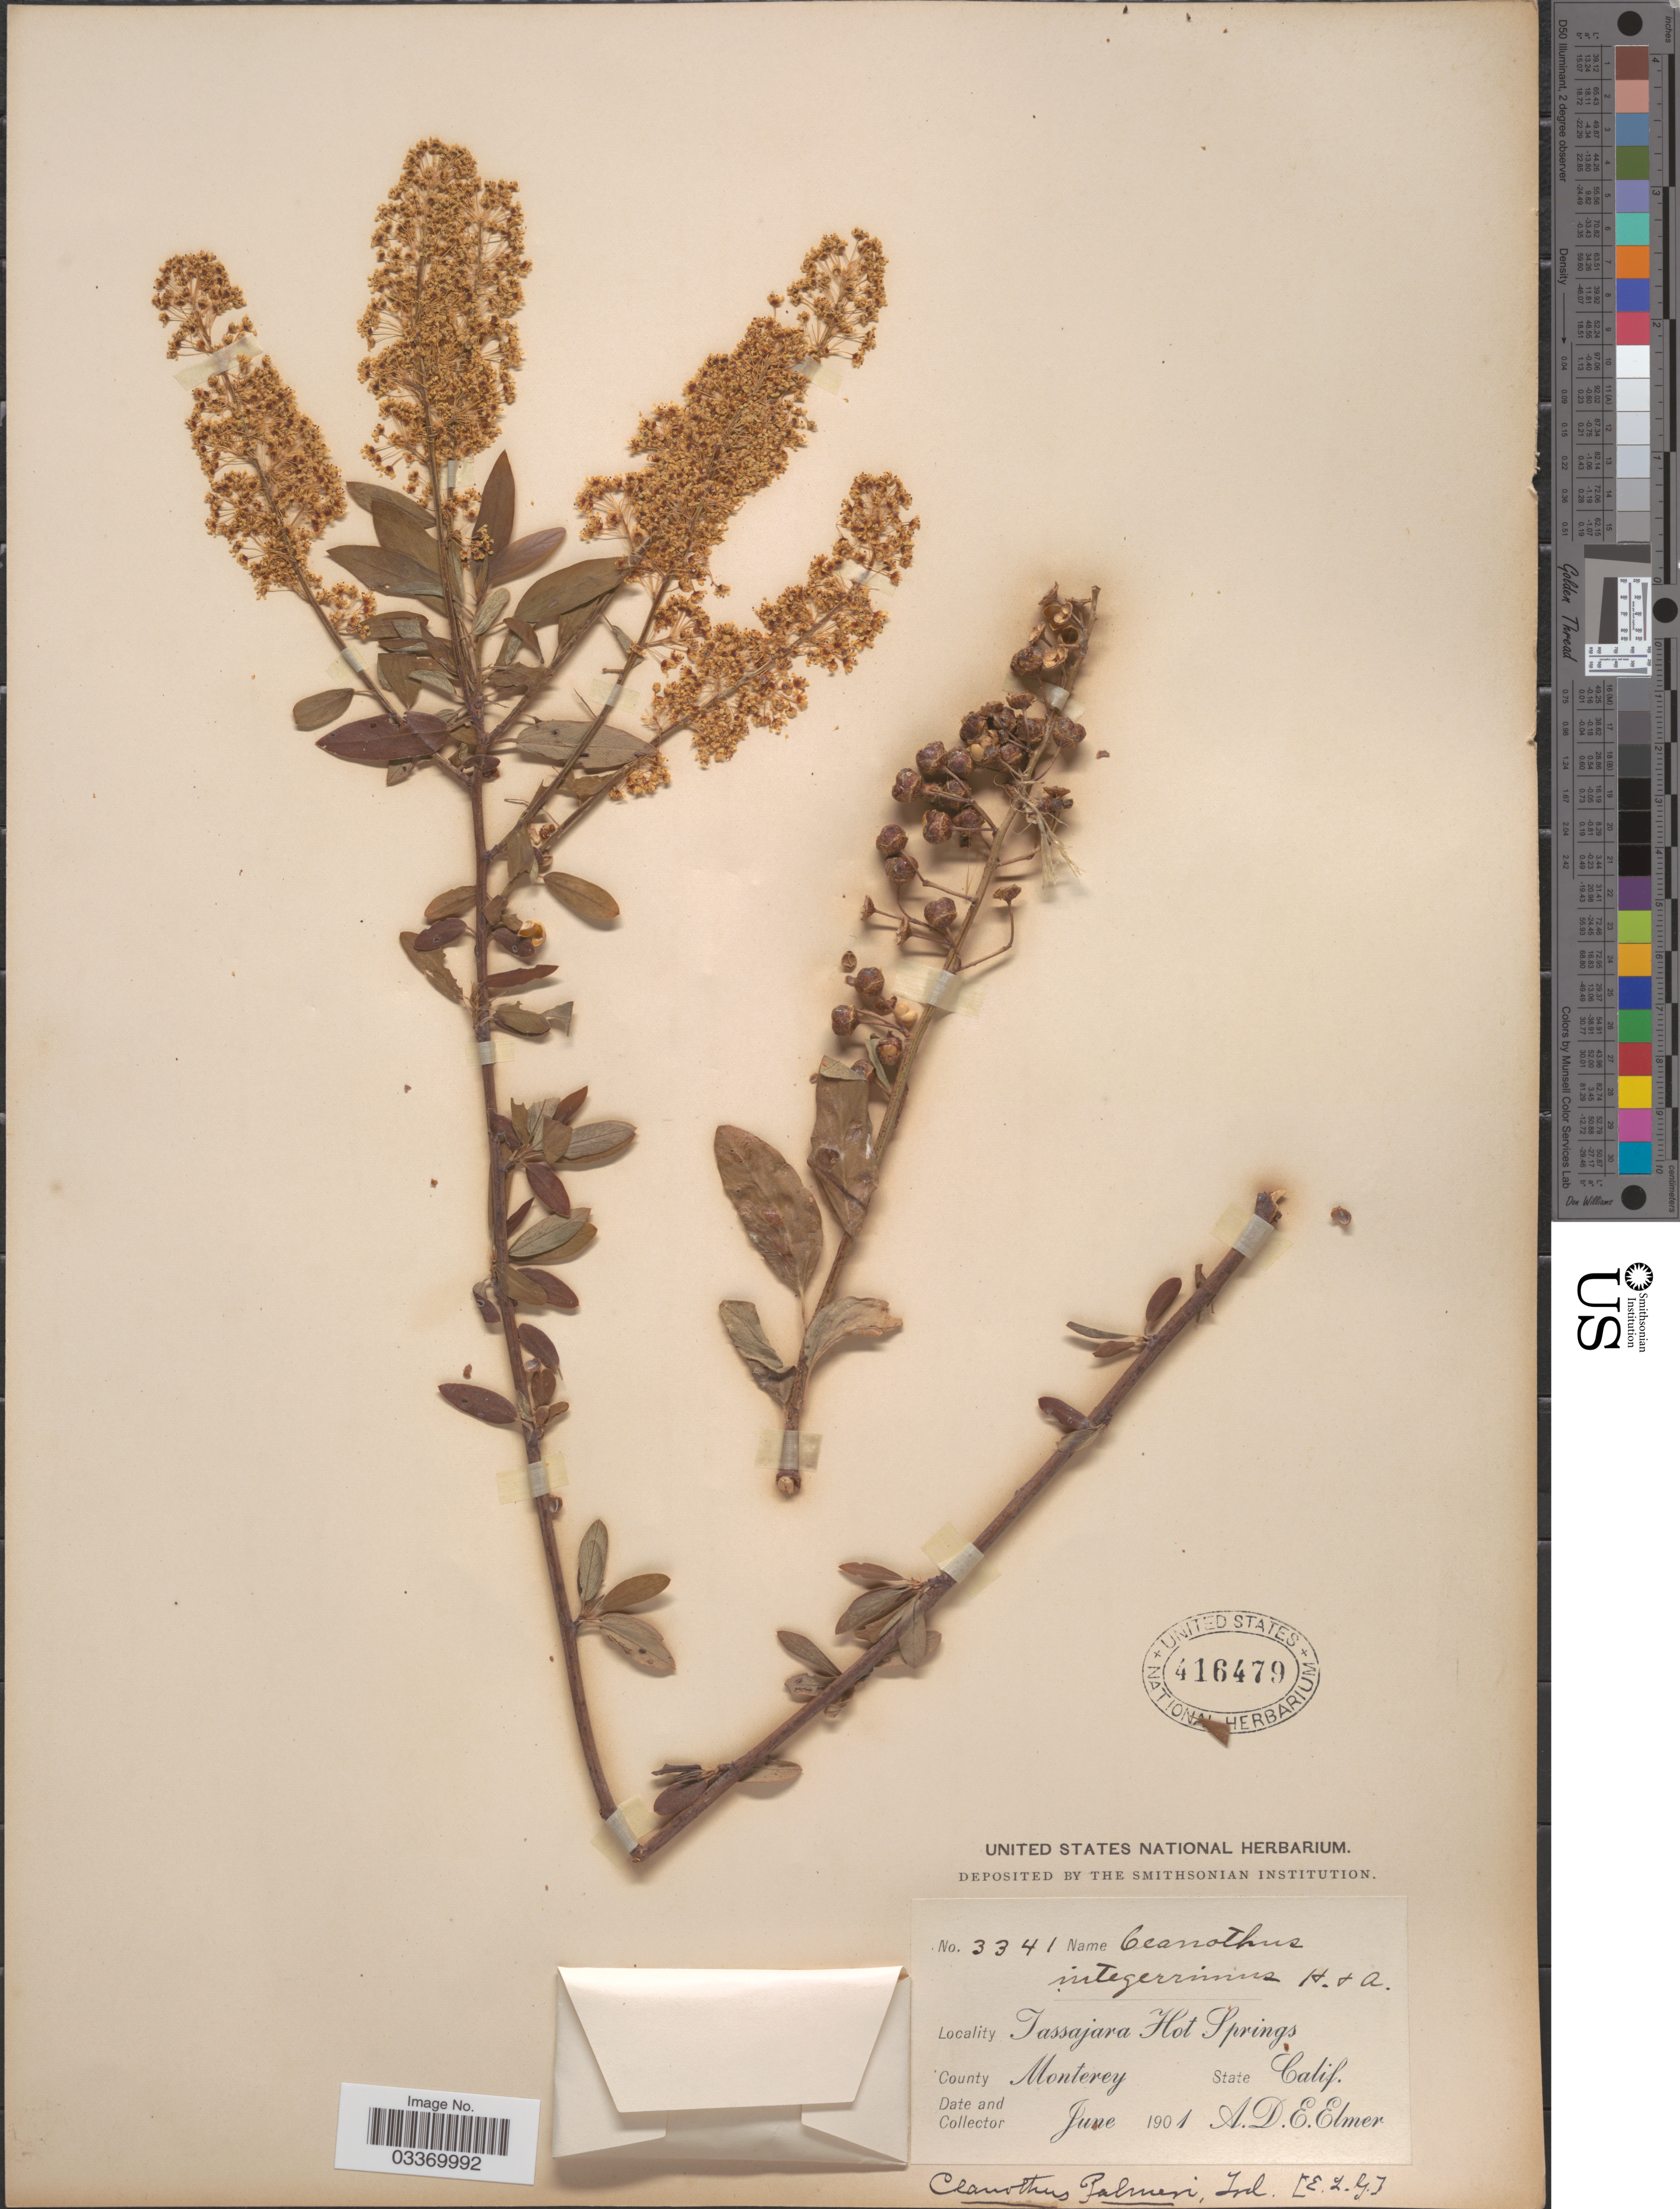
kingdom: Plantae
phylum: Tracheophyta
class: Magnoliopsida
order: Rosales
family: Rhamnaceae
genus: Ceanothus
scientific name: Ceanothus palmeri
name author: Trel.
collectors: A. D. E. Elmer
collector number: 3341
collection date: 1901-06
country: United States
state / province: California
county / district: Monterey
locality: Tassajara Hot Springs. County Monterey.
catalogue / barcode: US 416479